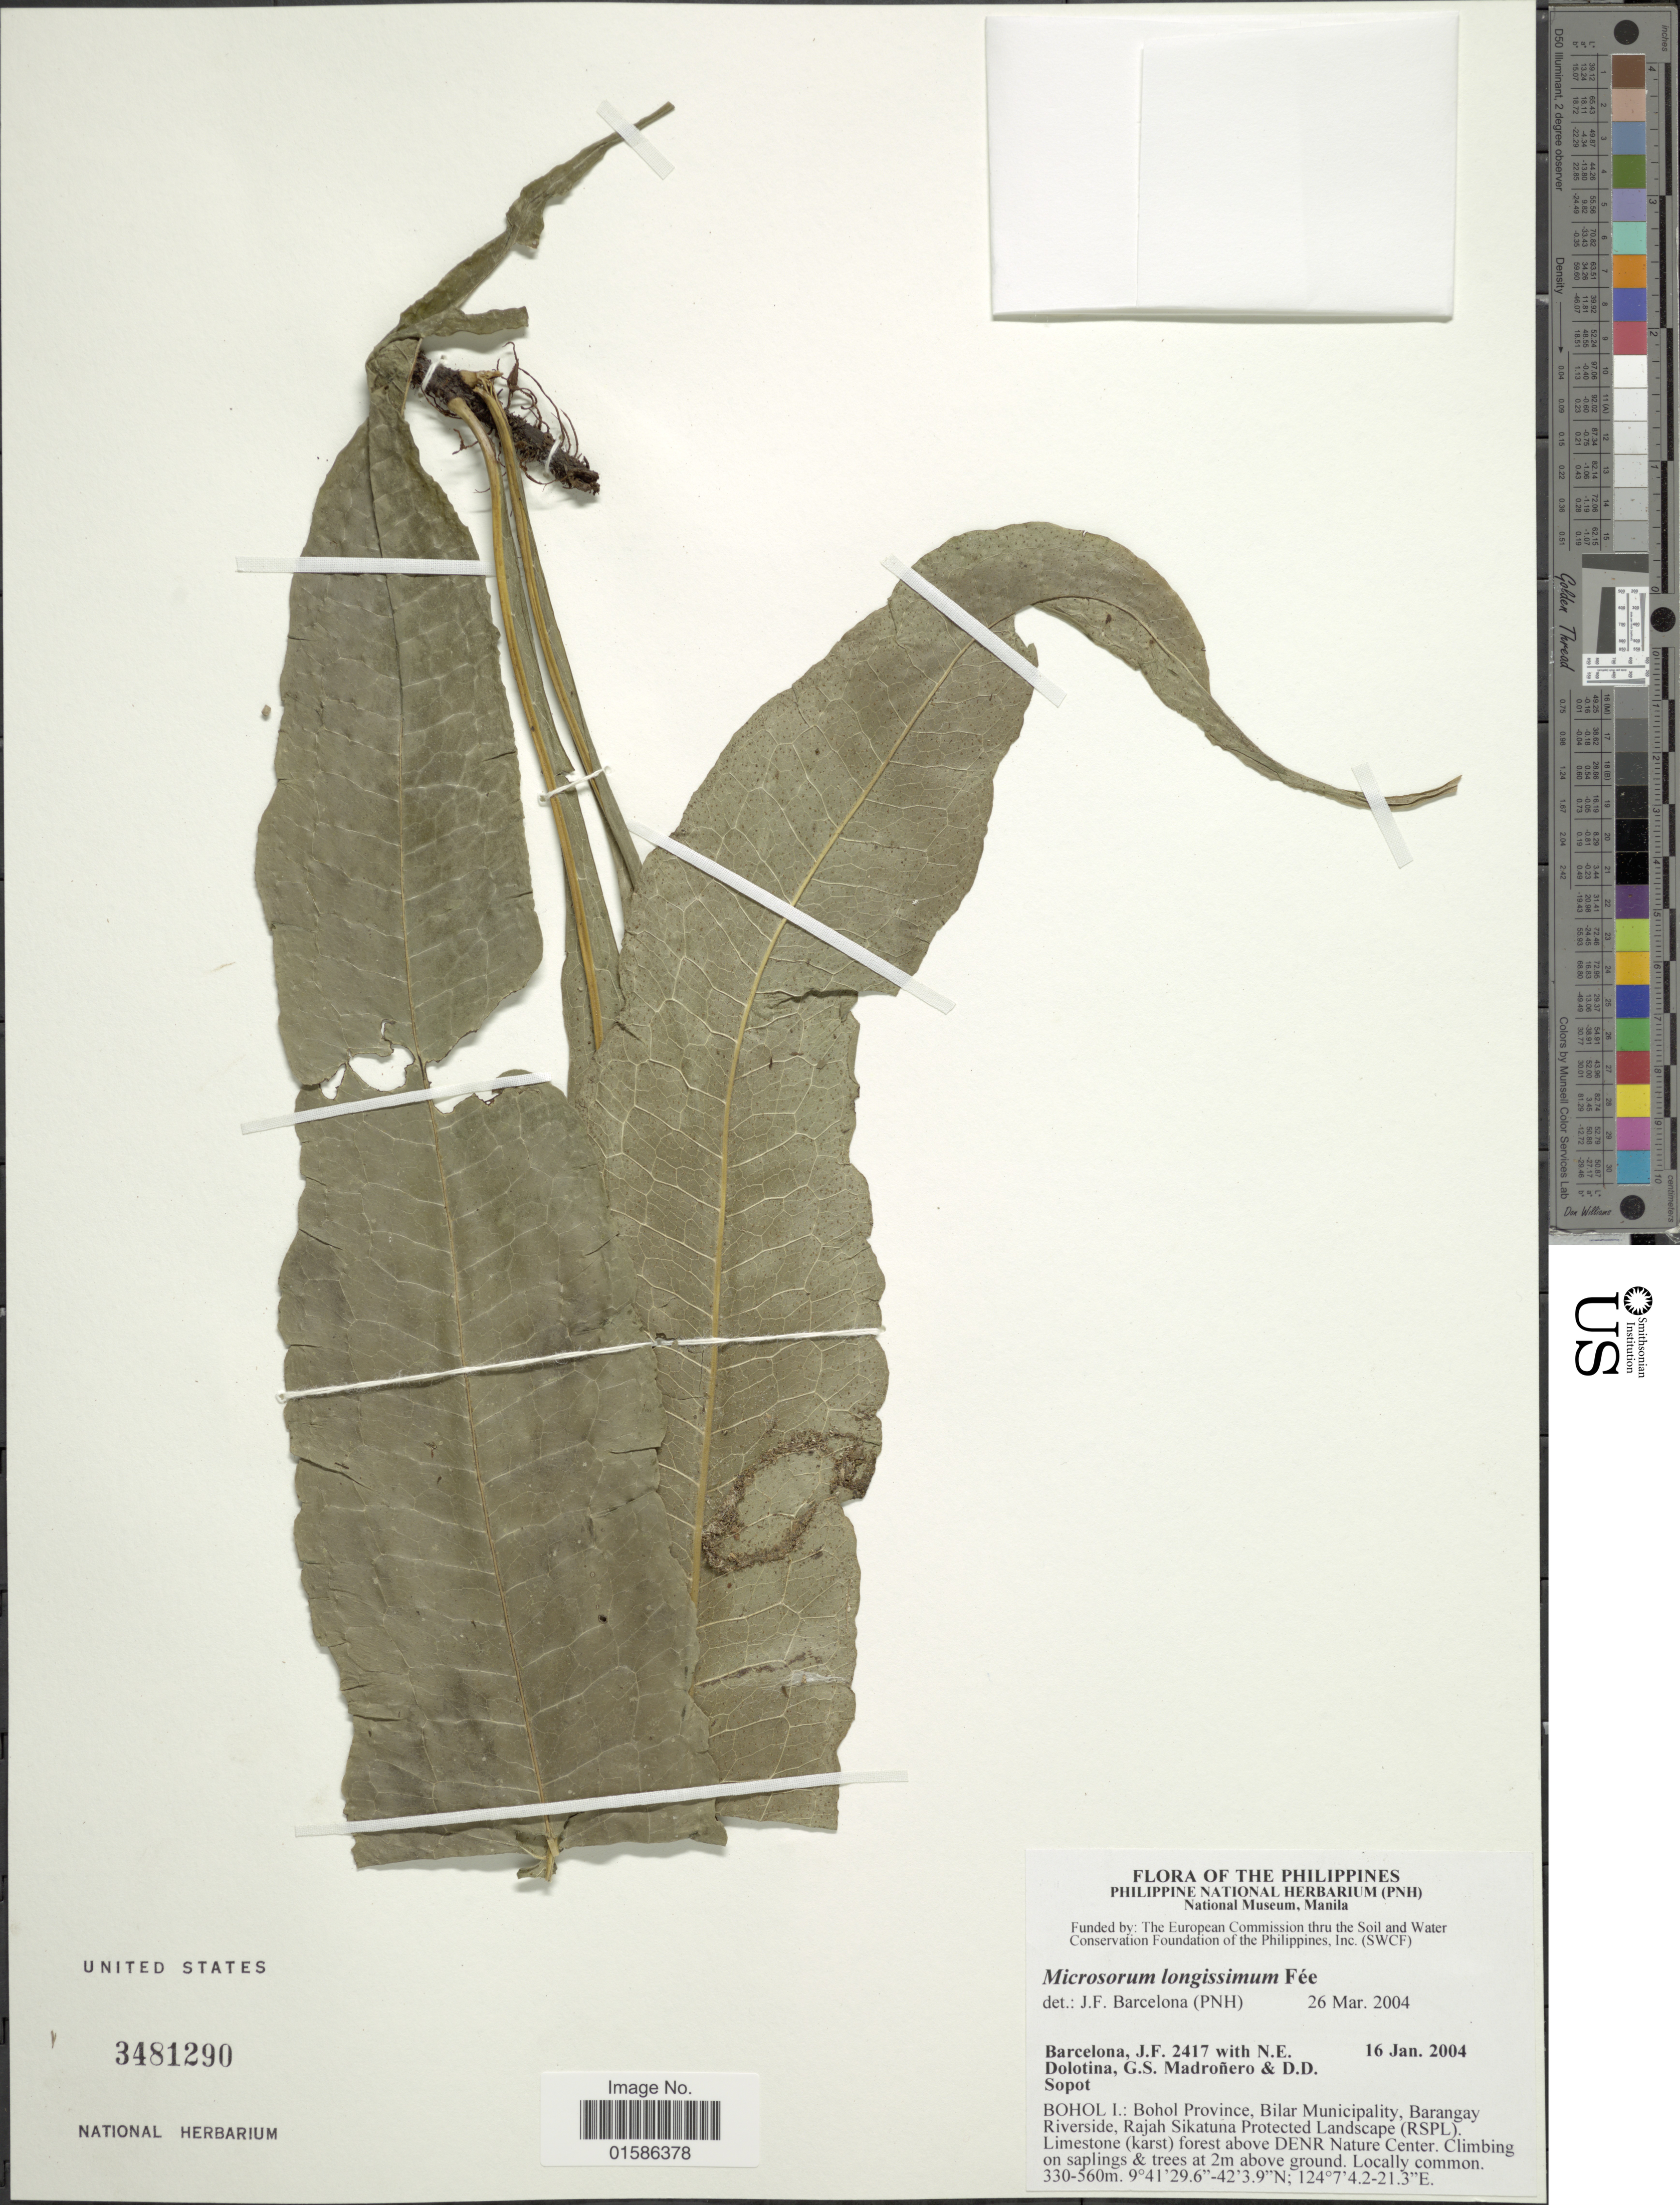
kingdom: Plantae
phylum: Tracheophyta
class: Polypodiopsida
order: Polypodiales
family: Polypodiaceae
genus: Microsorum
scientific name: Microsorum longissimum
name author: Fée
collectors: J. F. Barcelona, N. Dolotina, G. Madroñero & D. Sopot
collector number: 2417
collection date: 2004-01-16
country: Philippines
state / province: Central Visayas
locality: Bohol I.: Bohol Province, Bilar Municipality, Barangay Riverside, Rajah Sikatuna Protected Landscape (RSPL). Limestone (karst) forest above DENR Nature Center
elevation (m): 330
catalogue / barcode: US 3481290